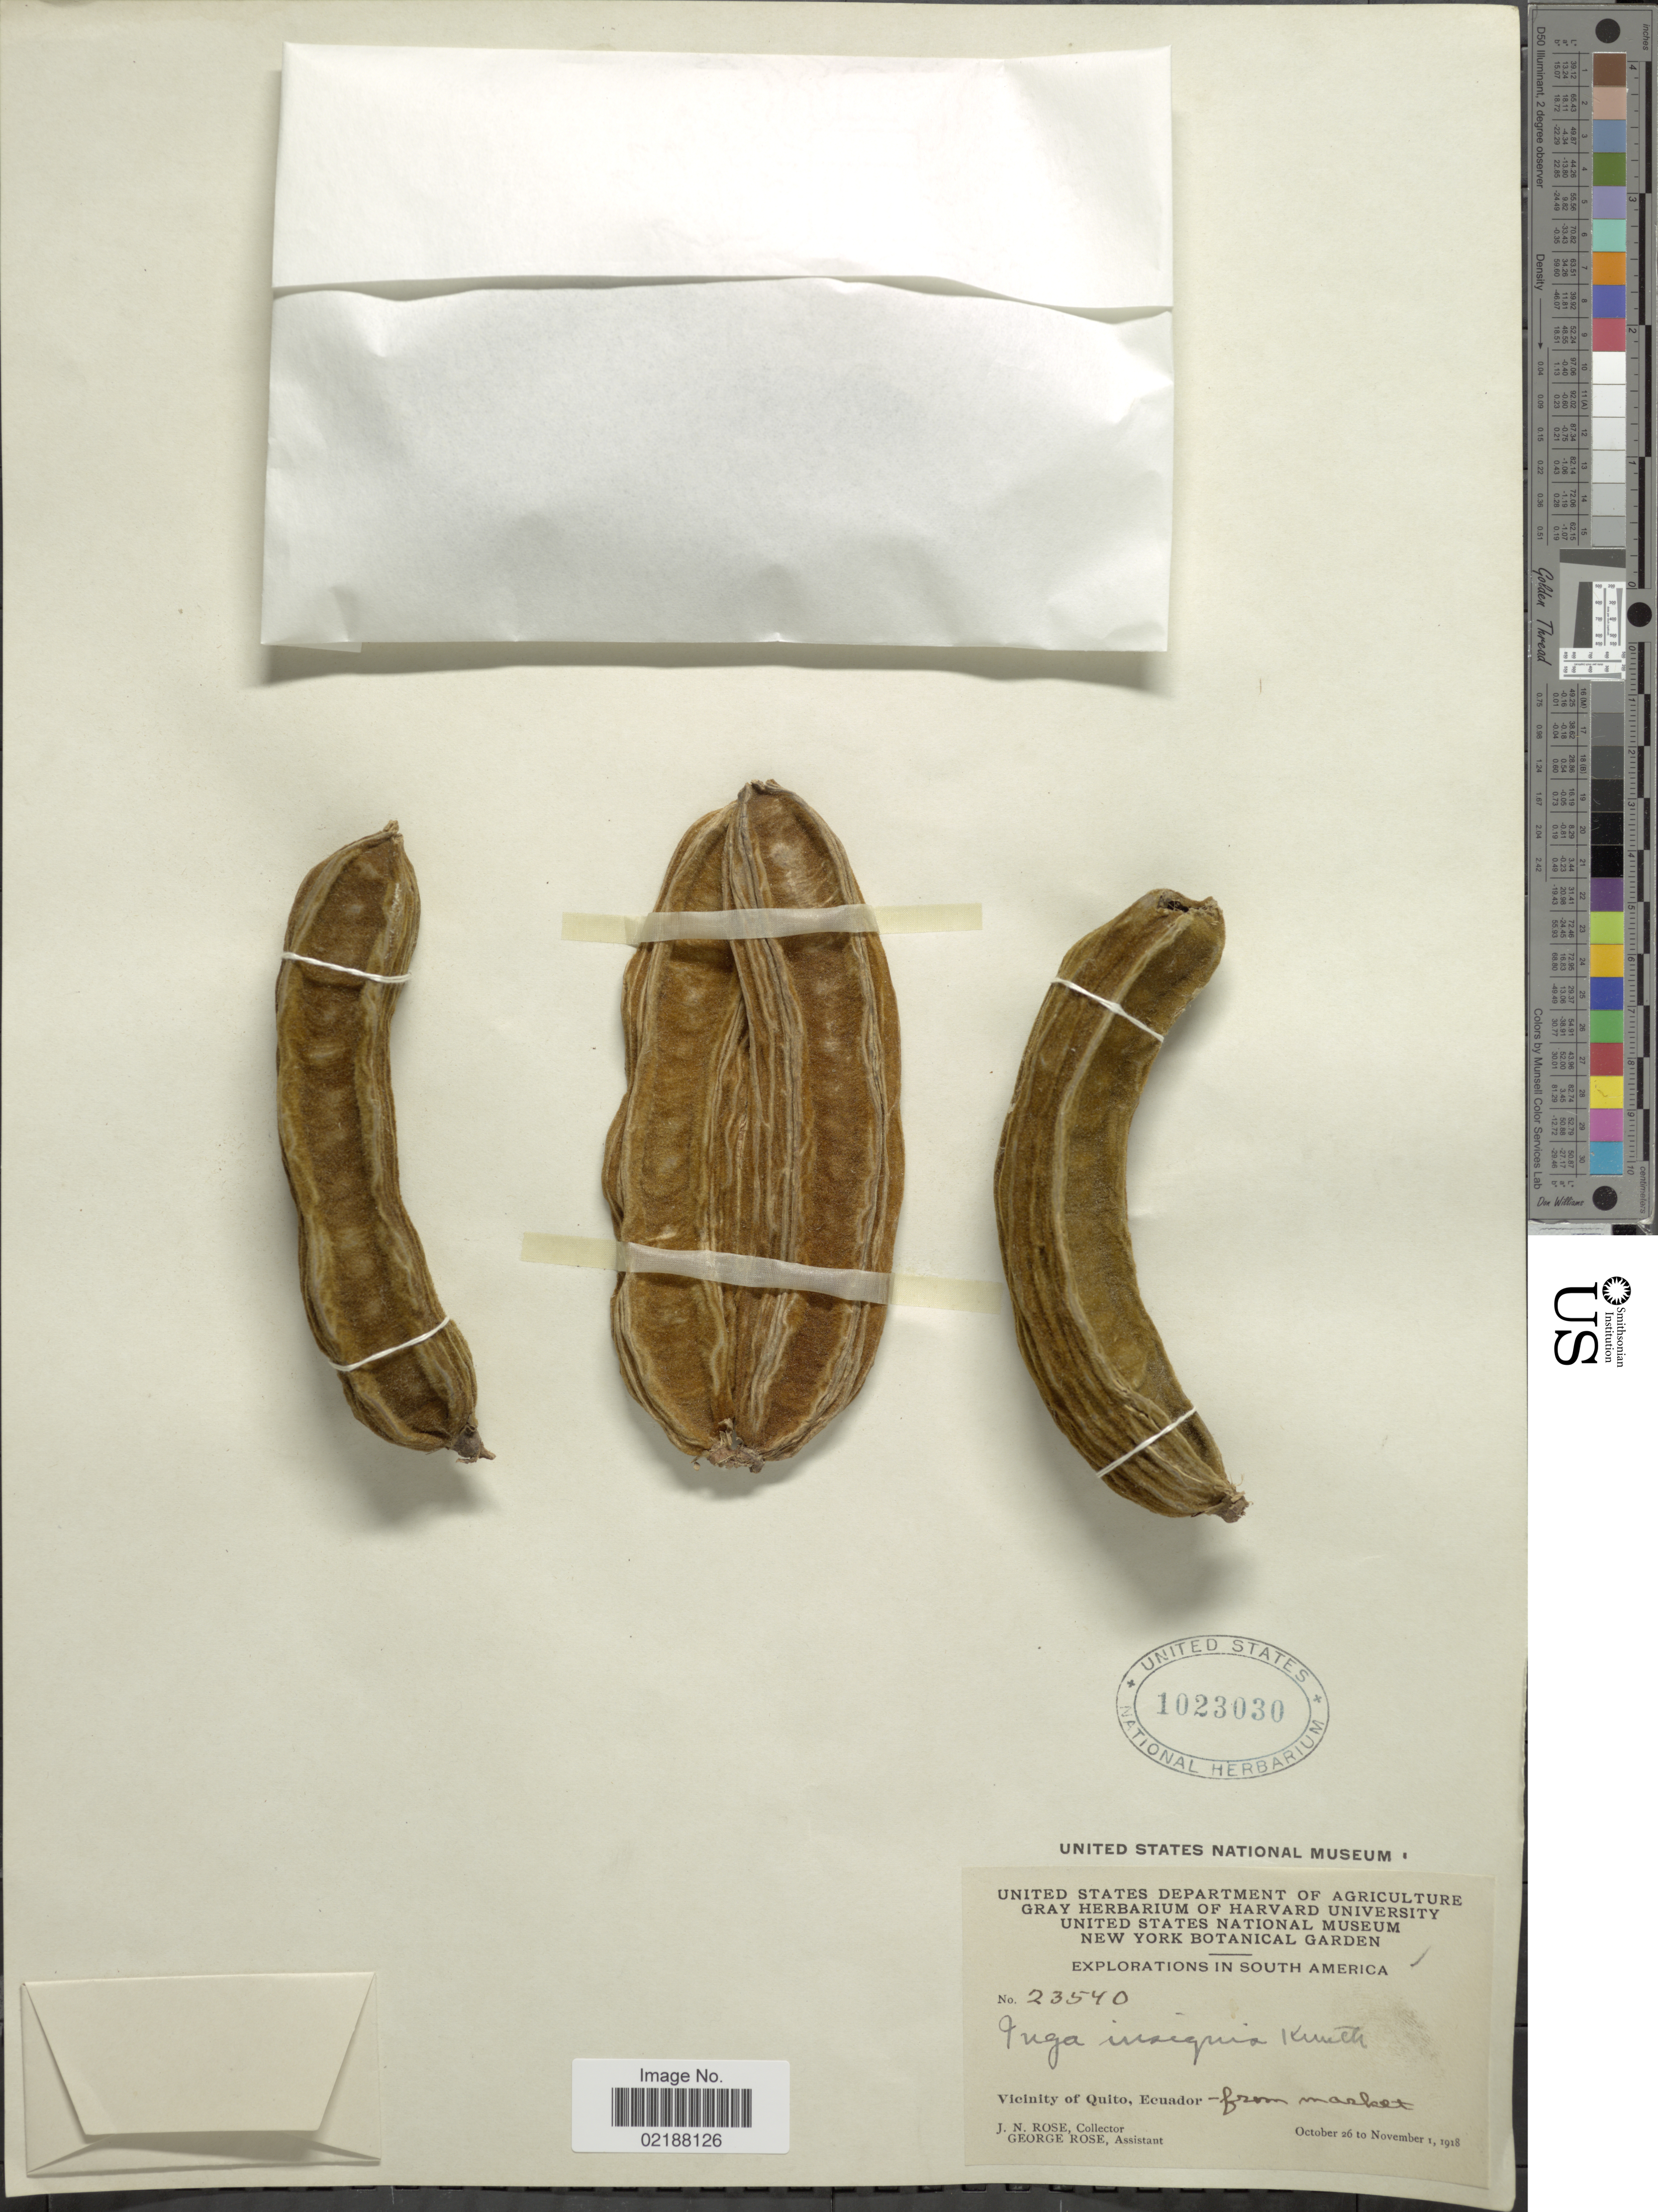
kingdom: Plantae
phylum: Tracheophyta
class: Magnoliopsida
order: Fabales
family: Fabaceae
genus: Inga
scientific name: Inga insignis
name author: Kunth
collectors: J. N. Rose & G. Rose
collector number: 23540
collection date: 1918-10-26/1918-11-01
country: Ecuador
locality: Vicinity of Quito, Ecuador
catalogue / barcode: US 1023030